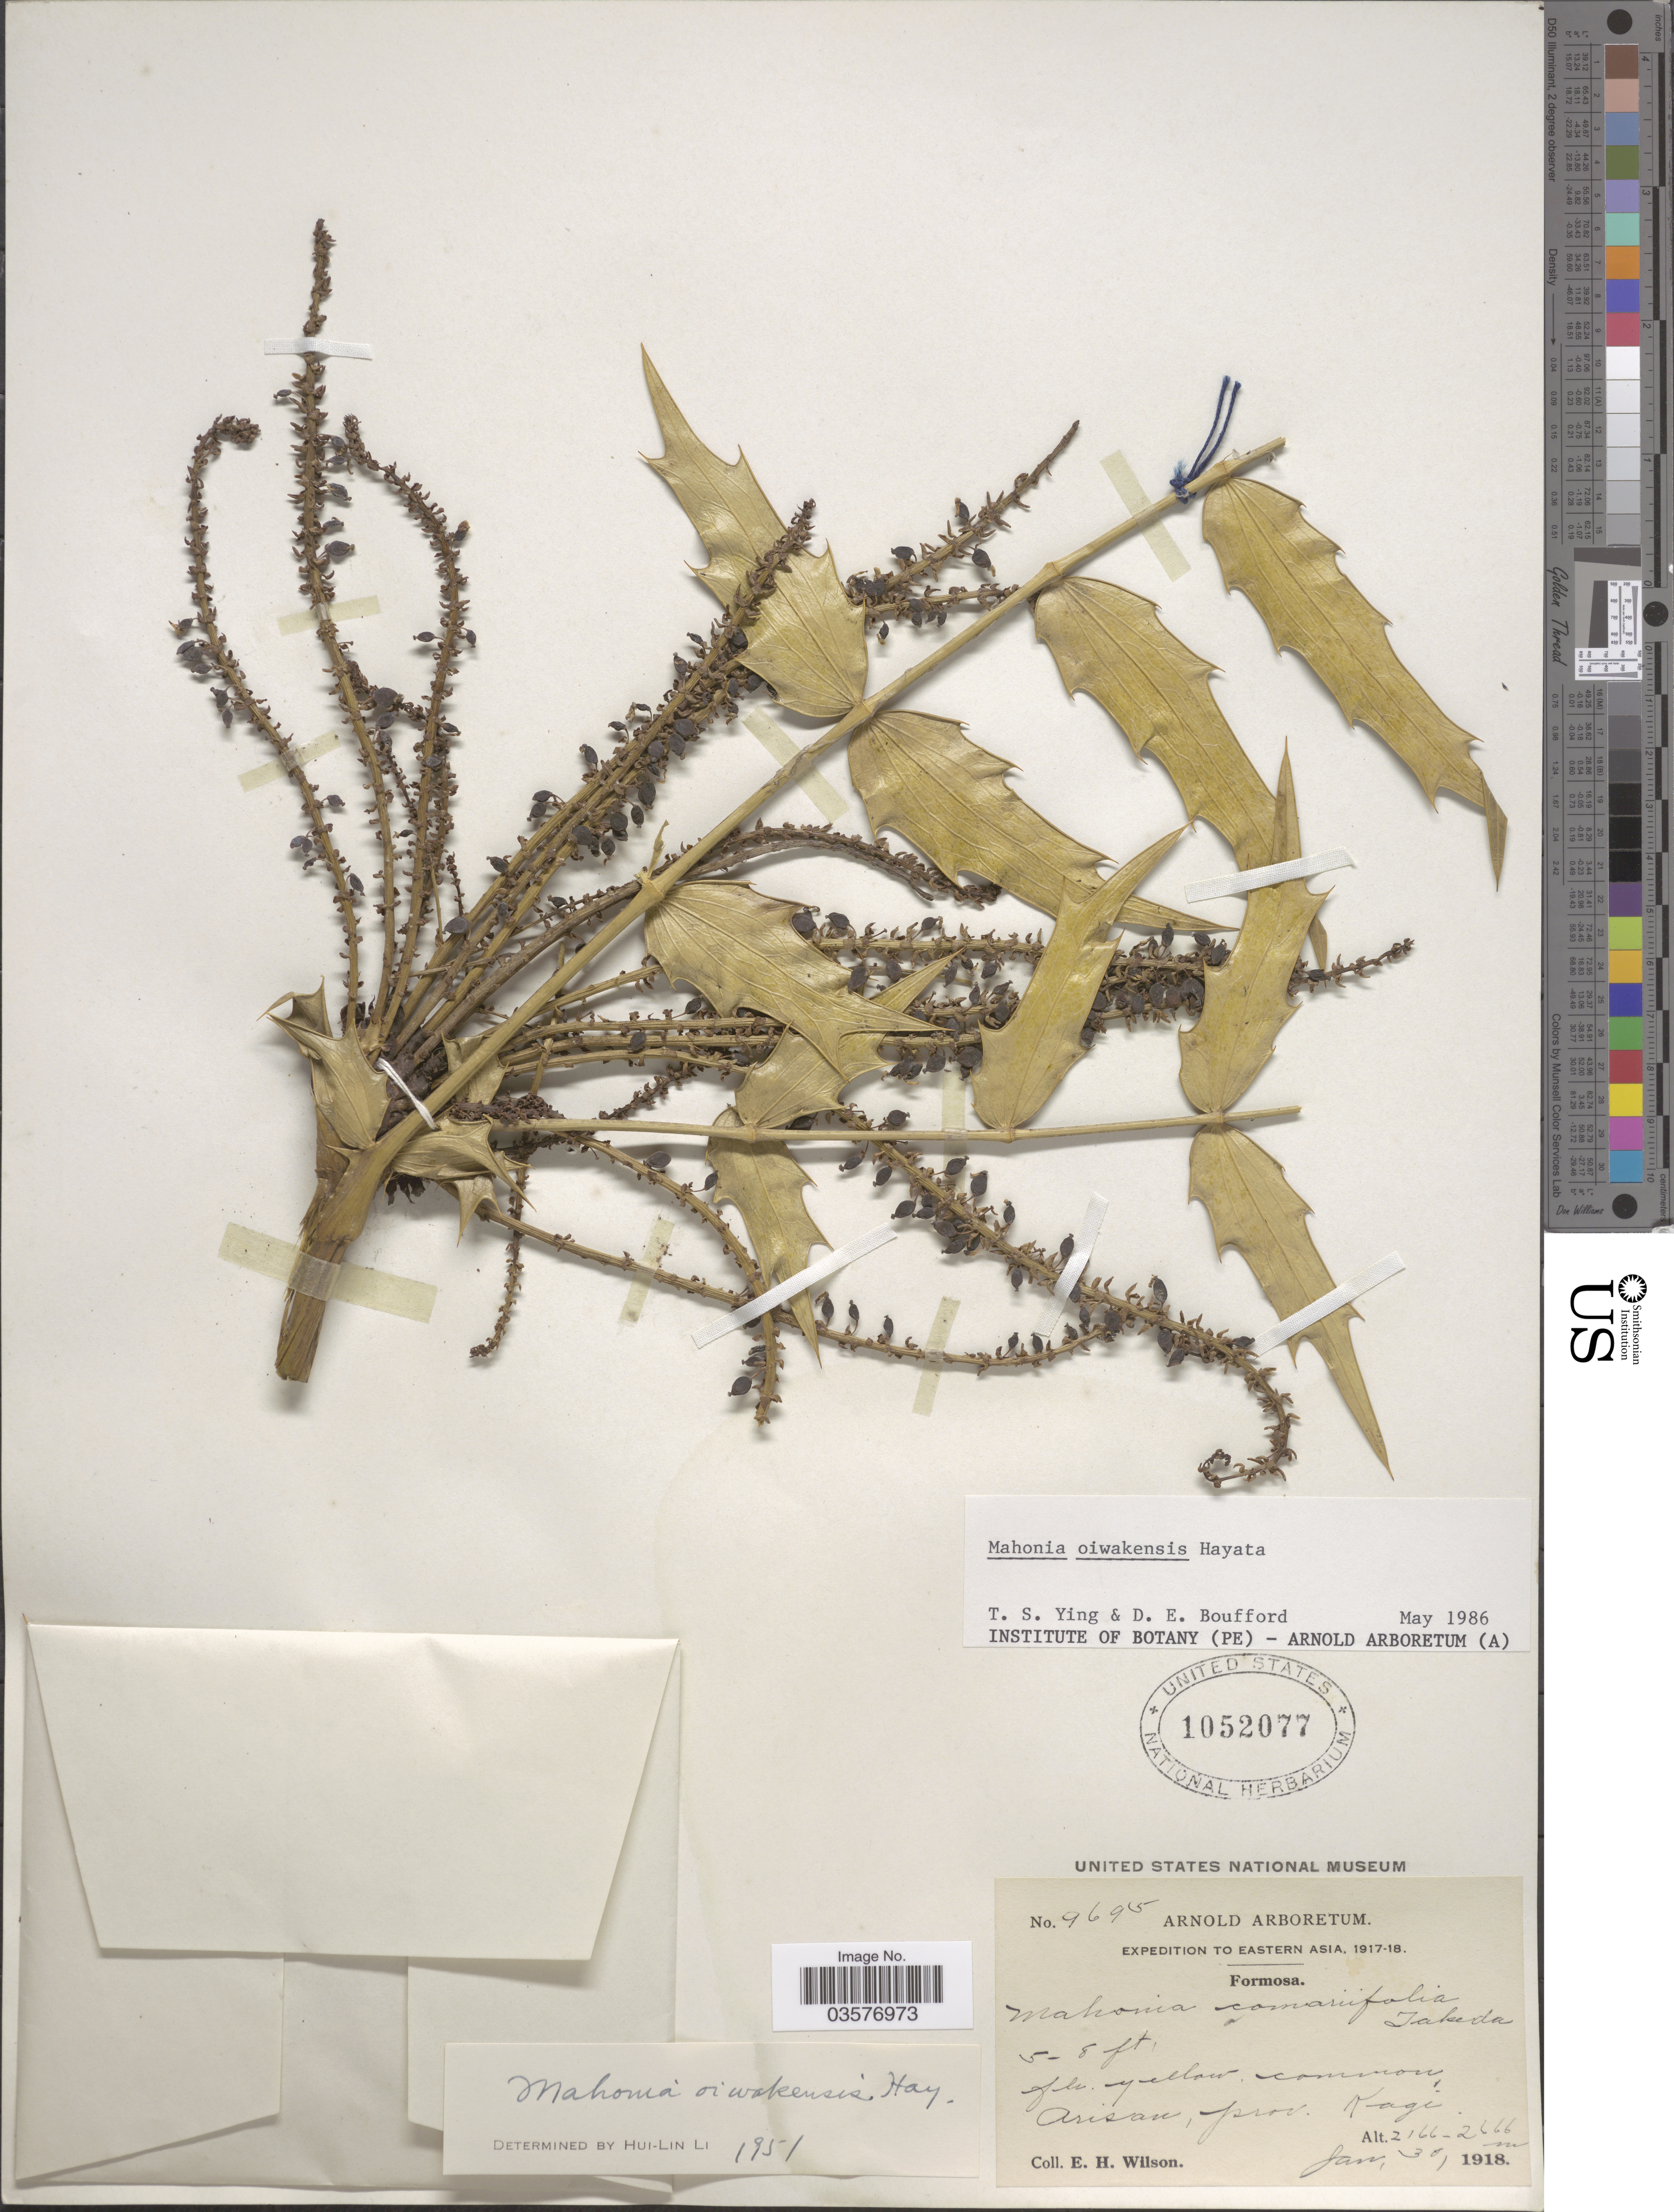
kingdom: Plantae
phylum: Tracheophyta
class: Magnoliopsida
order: Ranunculales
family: Berberidaceae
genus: Mahonia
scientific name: Mahonia oiwakensis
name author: Hayata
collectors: E. Wilson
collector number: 9695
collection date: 1918-01-30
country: Taiwan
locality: Eastern Asia. Formosa. Arisan. Prov. Kagi.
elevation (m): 2166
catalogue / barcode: US 1052077